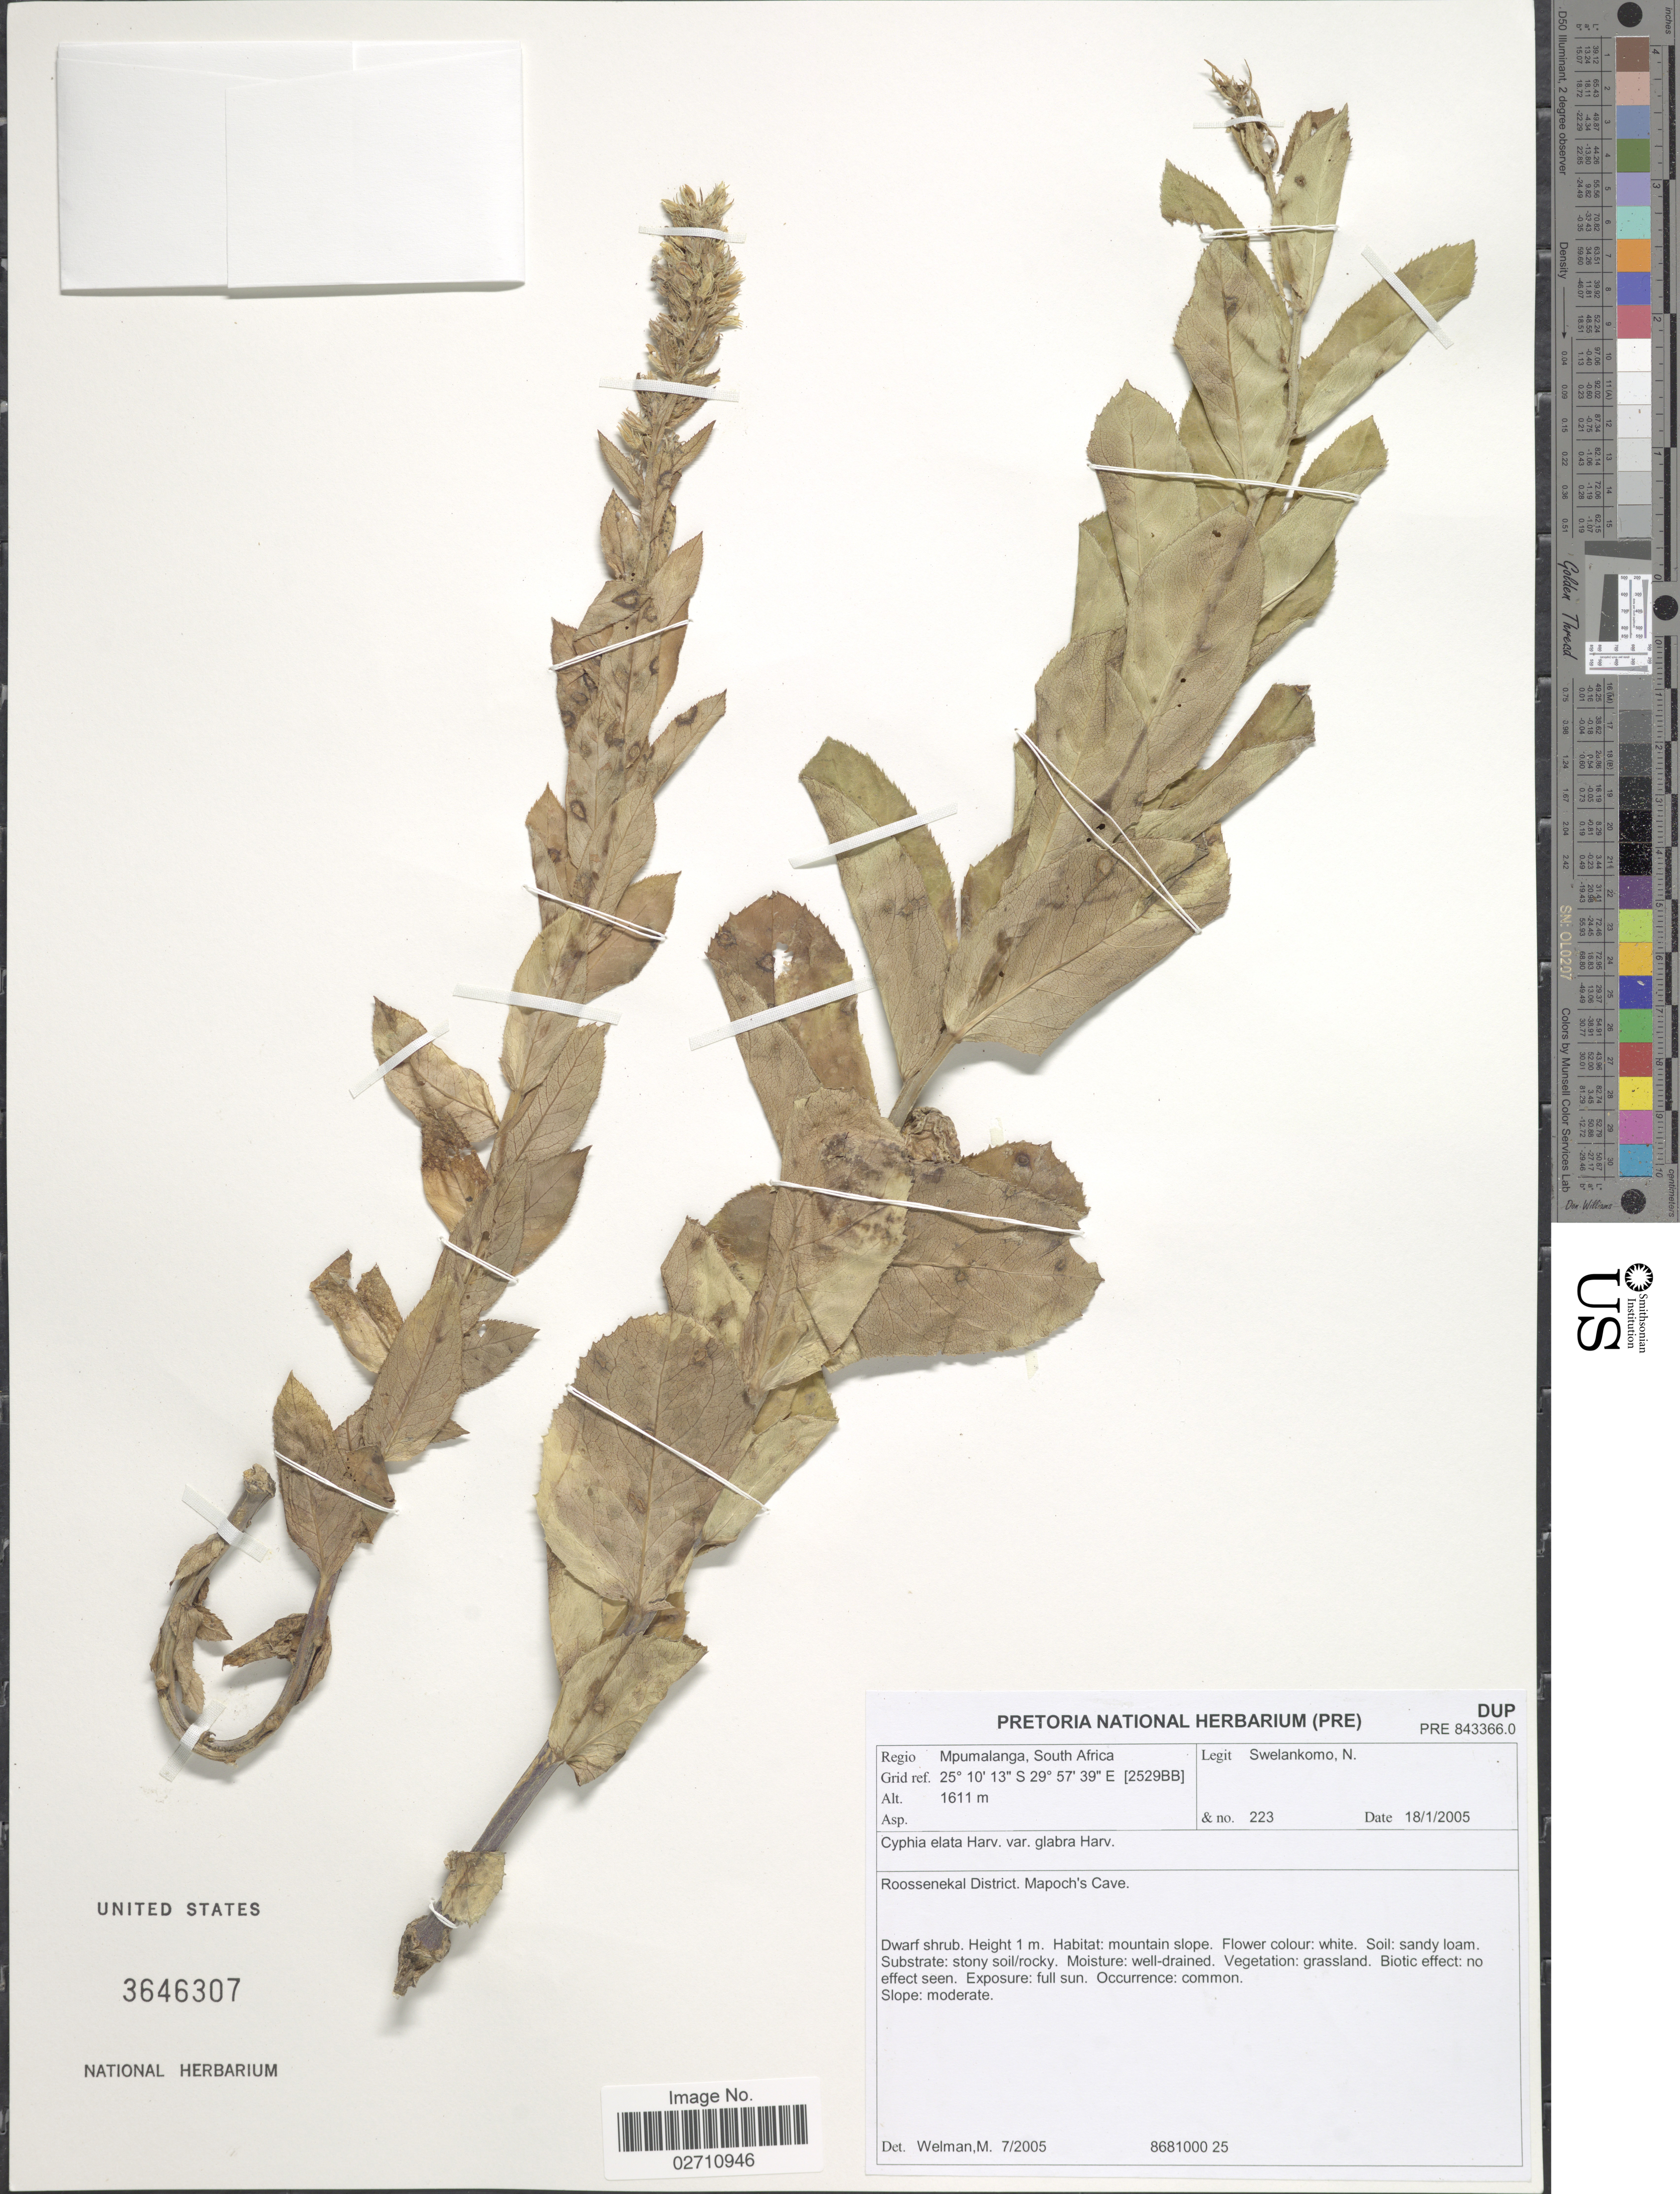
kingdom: Plantae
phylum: Tracheophyta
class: Magnoliopsida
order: Asterales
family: Campanulaceae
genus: Cyphia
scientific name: Cyphia elata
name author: Harv.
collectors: N. Swelankomo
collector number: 223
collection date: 2005-01-18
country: South Africa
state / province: Mpumalanga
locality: Regio Mpumalanga, Roossenekal District, Mapoch's Cave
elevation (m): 1611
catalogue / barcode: US 3646307